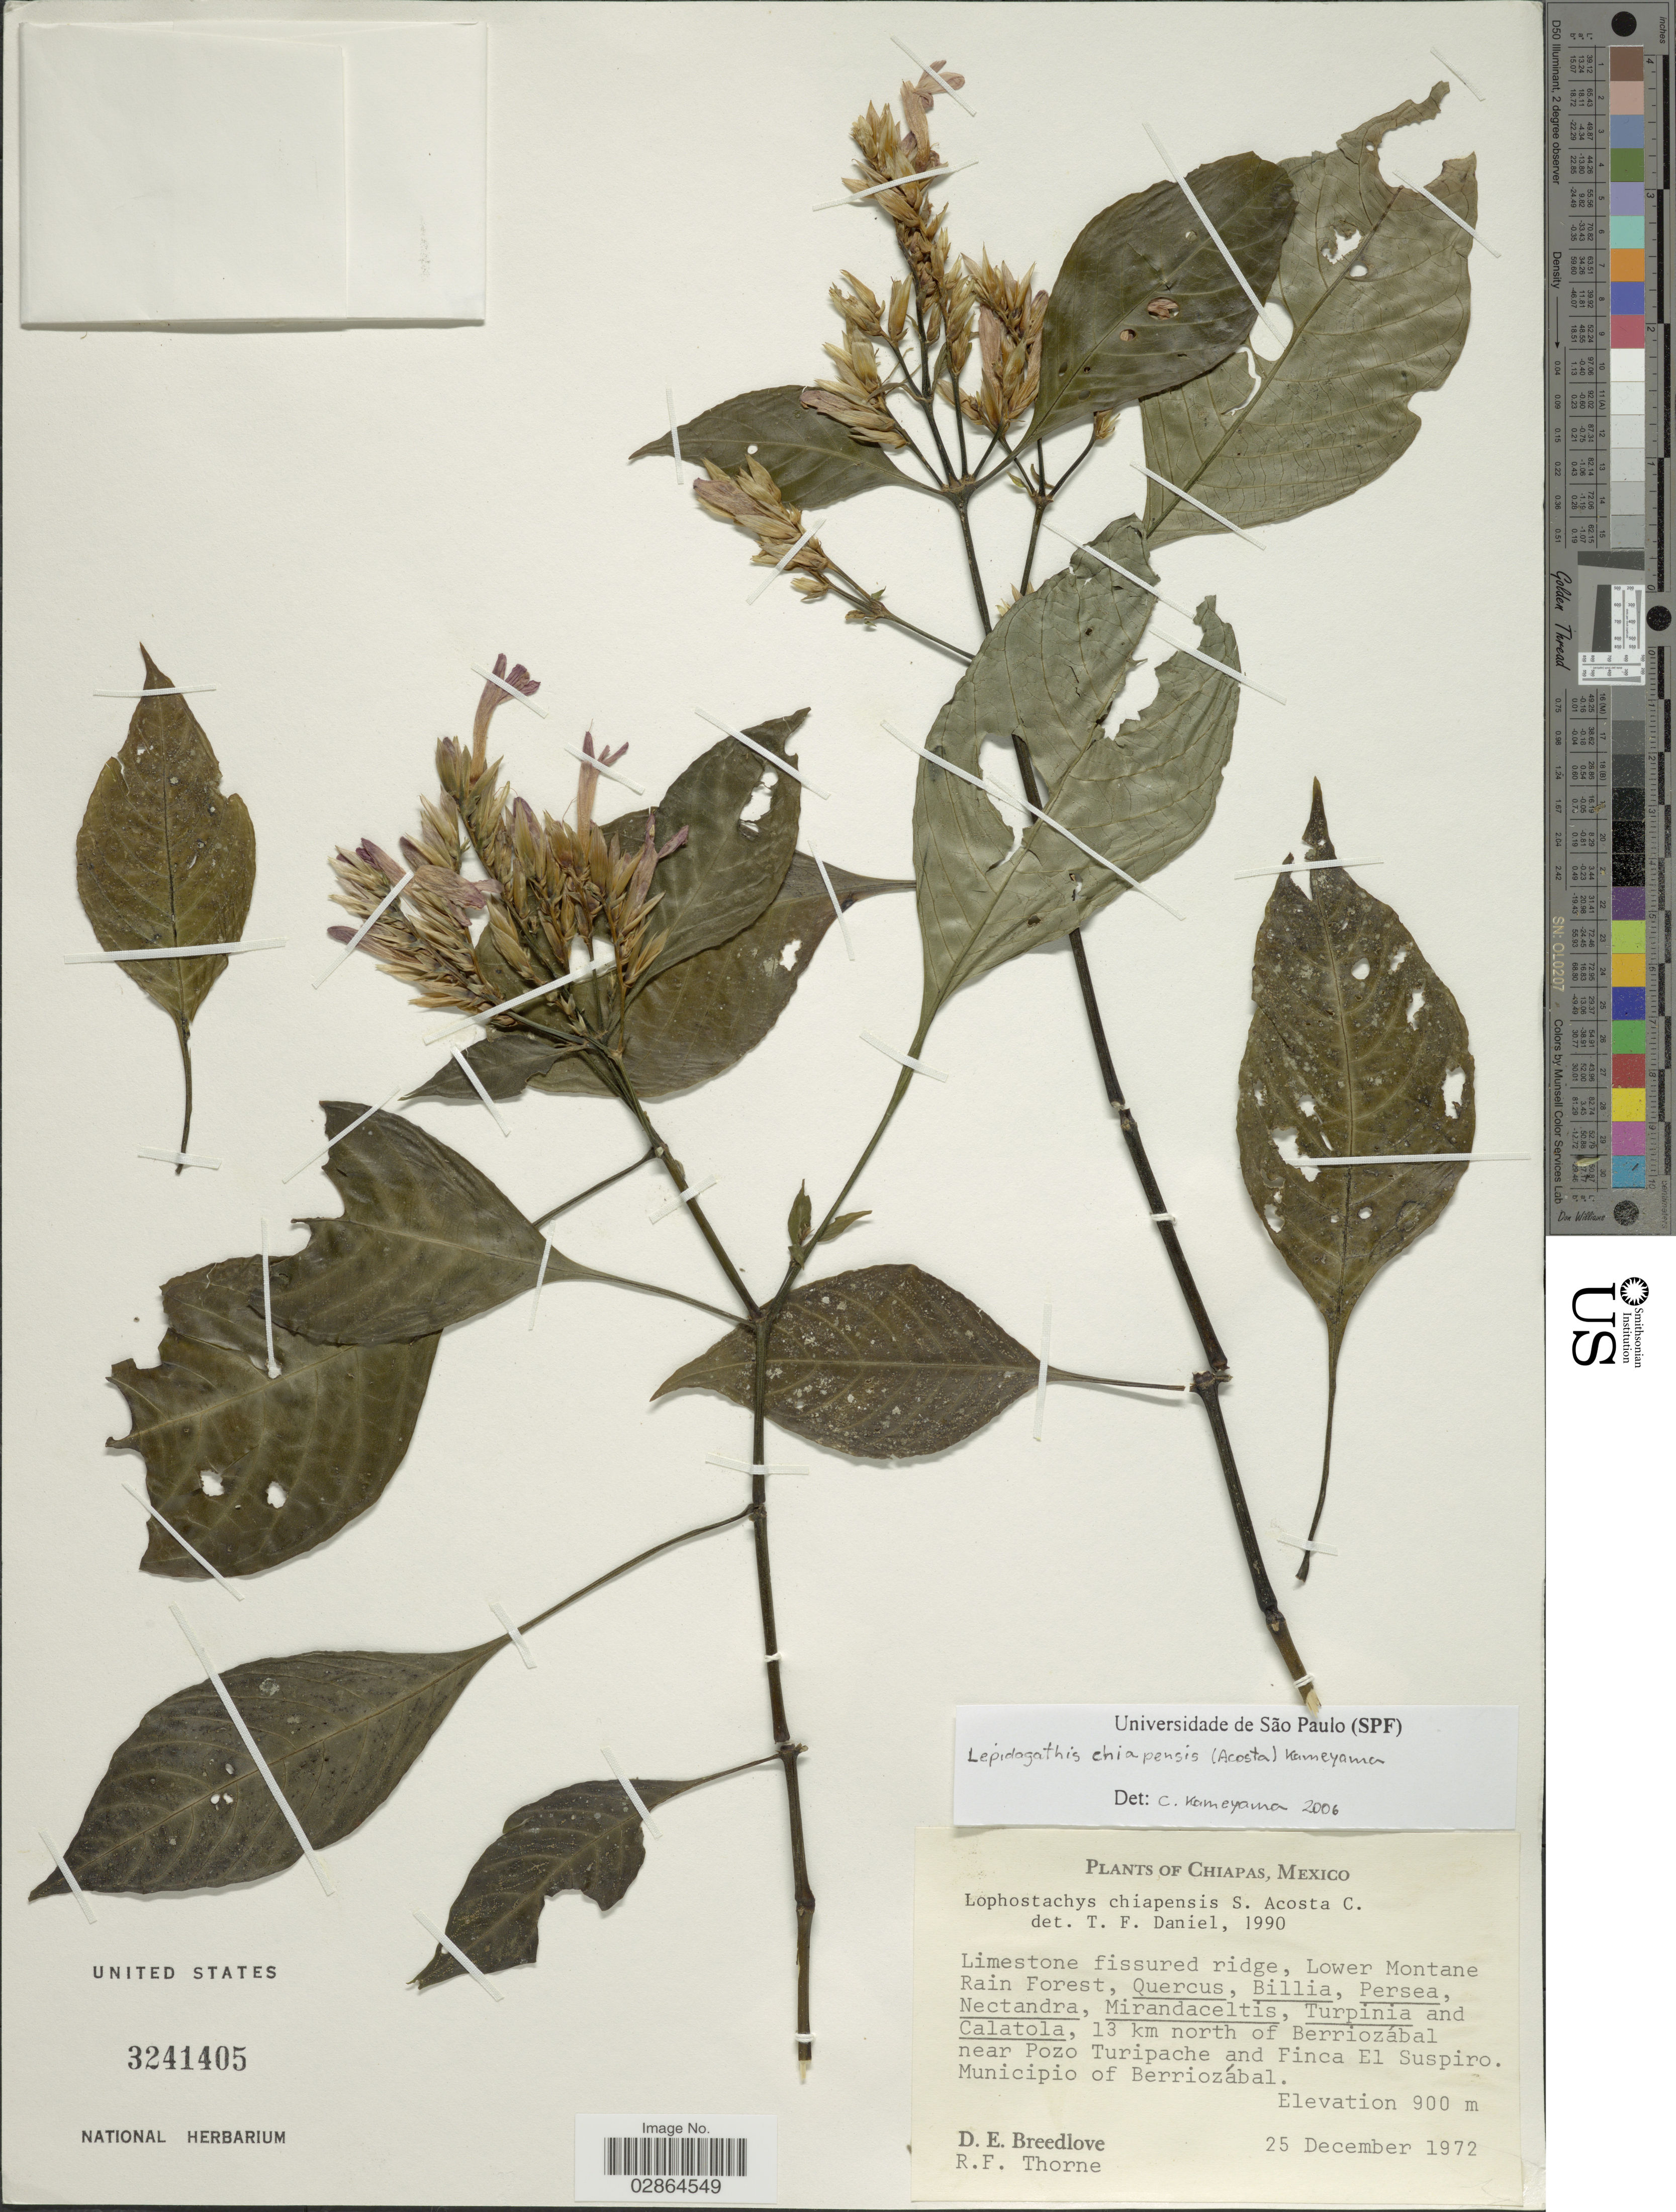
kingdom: Plantae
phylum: Tracheophyta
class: Magnoliopsida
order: Lamiales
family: Acanthaceae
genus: Lophostachys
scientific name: Lophostachys chiapensis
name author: Acosta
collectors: D. E. Breedlove & R. Thorne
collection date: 1972-12-25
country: Mexico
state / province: Chiapas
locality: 13 km north of Berriozábal near Pozo Turipache and Finca el Suspiro. Municipio of Berriozábal.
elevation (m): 900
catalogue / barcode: US 3241405